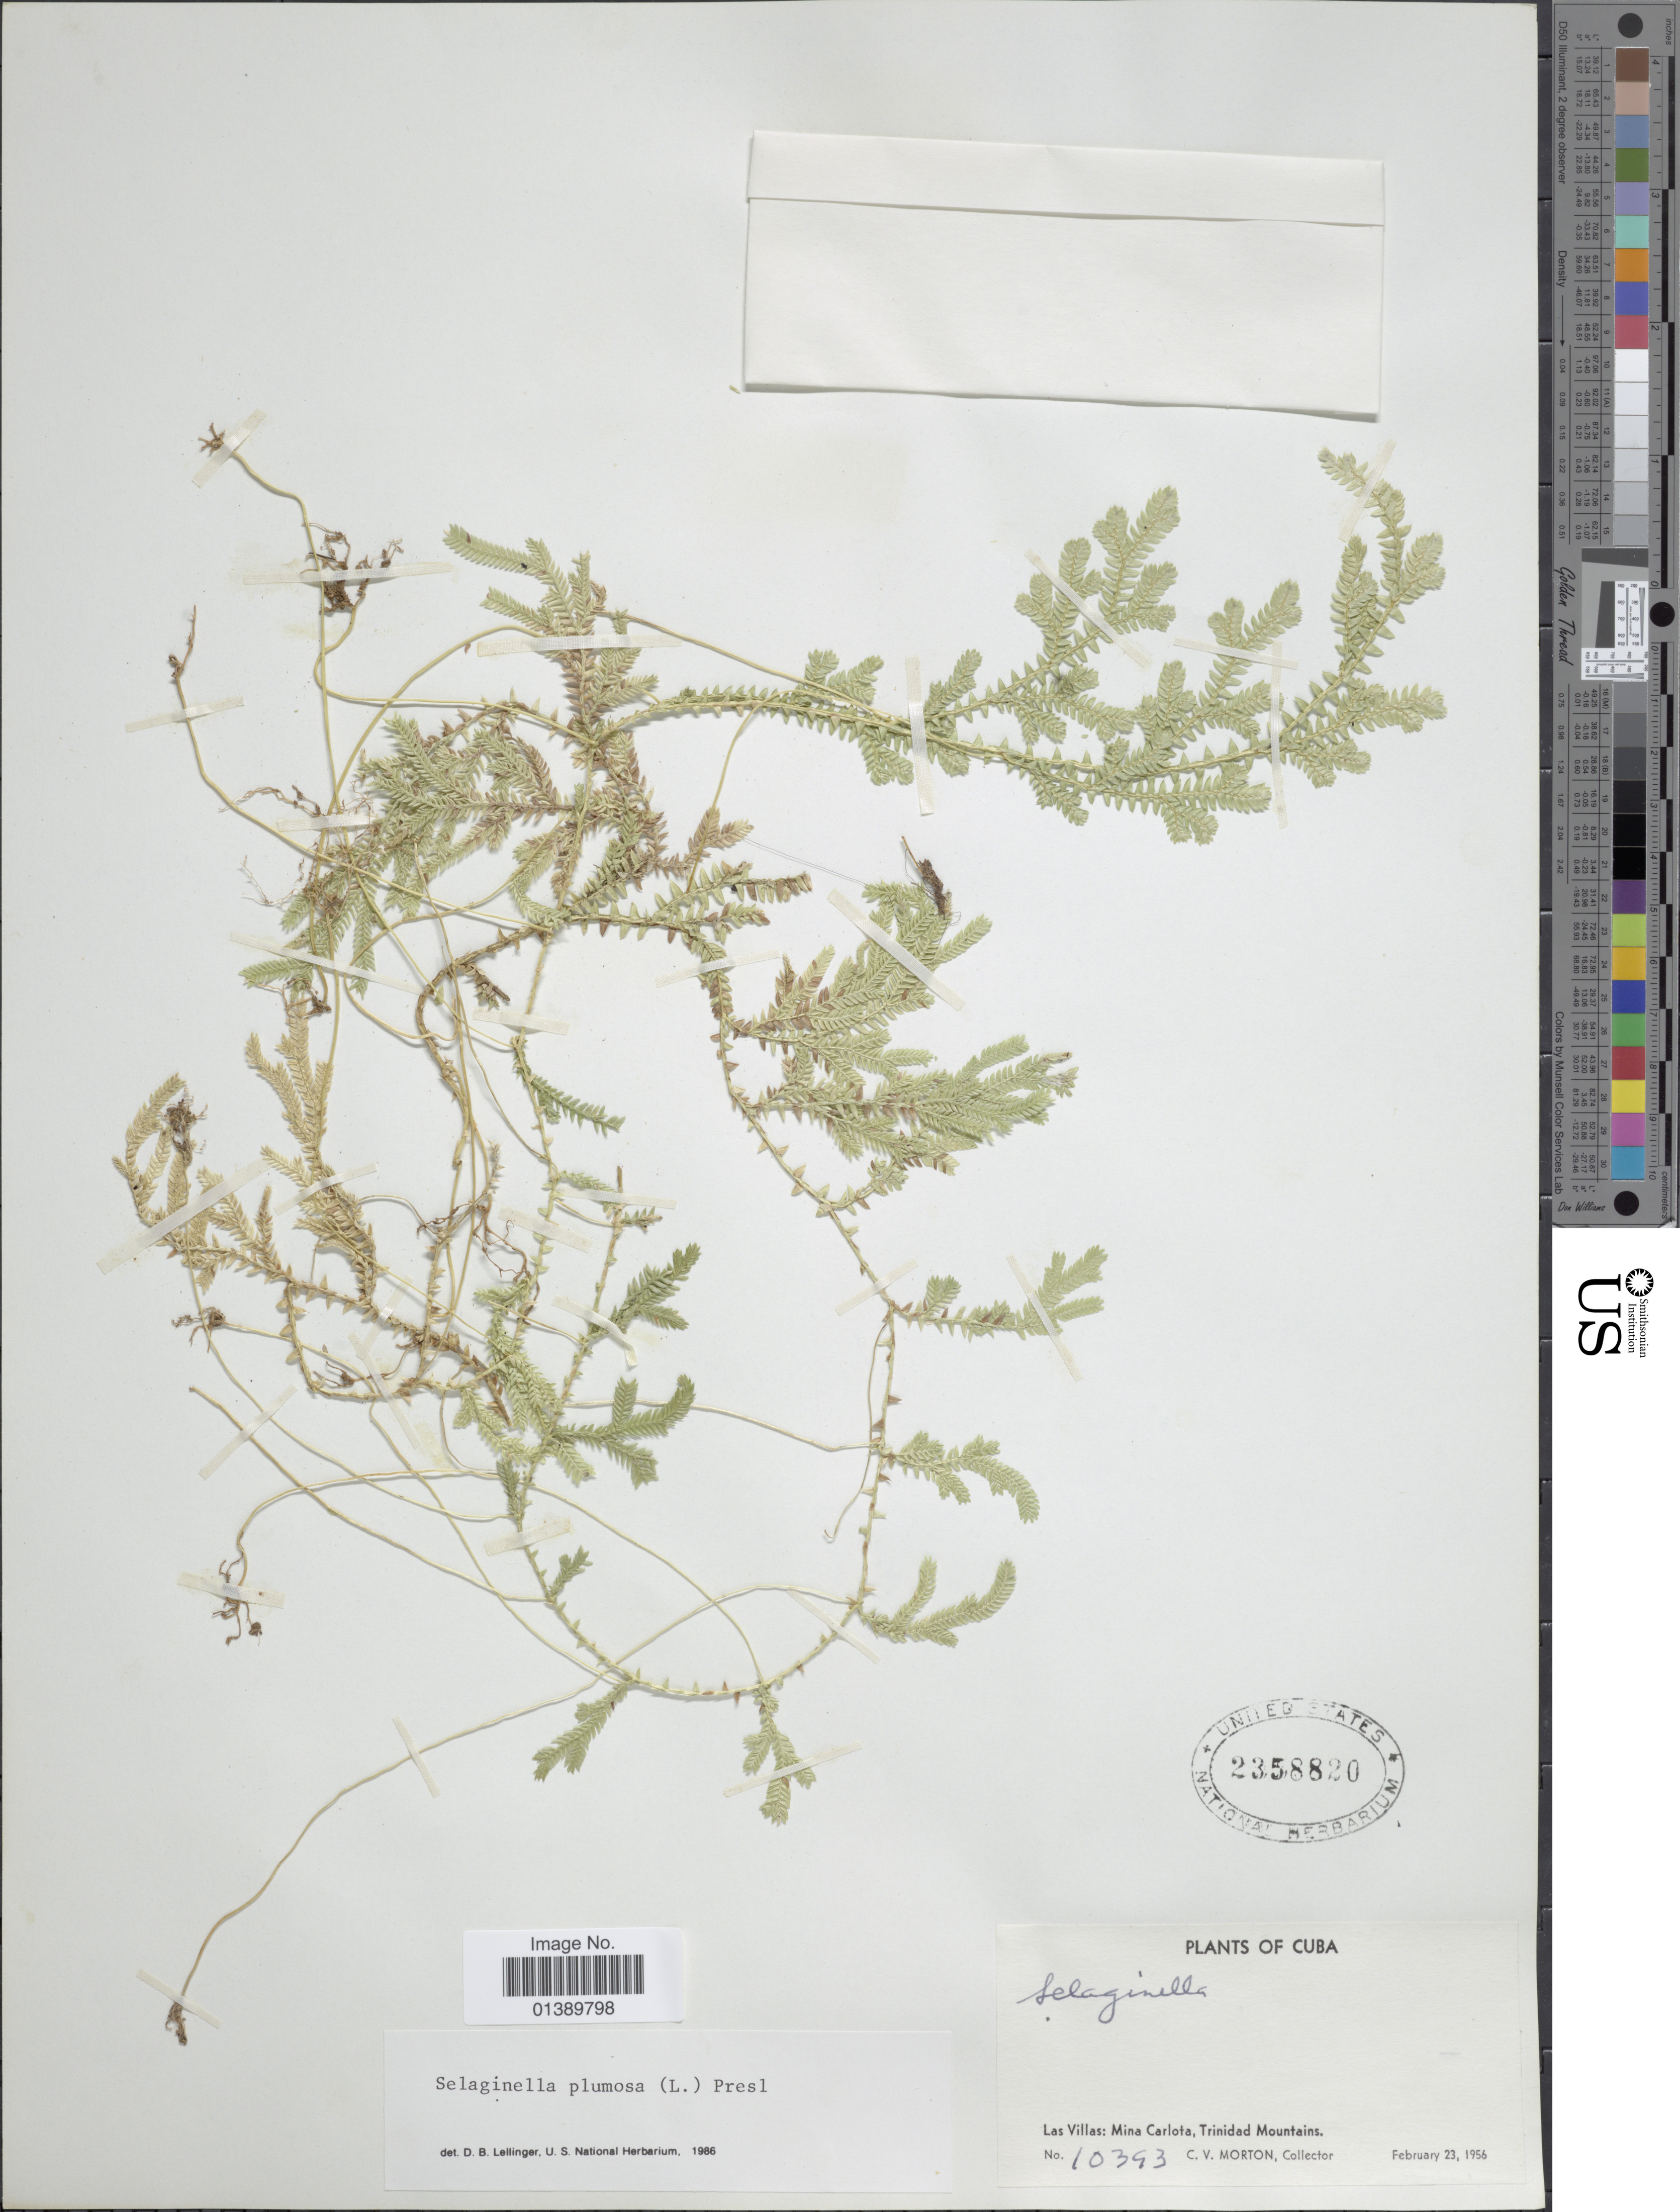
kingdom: Plantae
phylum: Tracheophyta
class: Lycopodiopsida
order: Selaginellales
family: Selaginellaceae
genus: Selaginella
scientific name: Selaginella plumosa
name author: (L.) C. Presl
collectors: C. V. Morton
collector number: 10393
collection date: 1956-02-23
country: Cuba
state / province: Las Villas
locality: Mina Carlota, Trinidad Mountains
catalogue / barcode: US 2358820